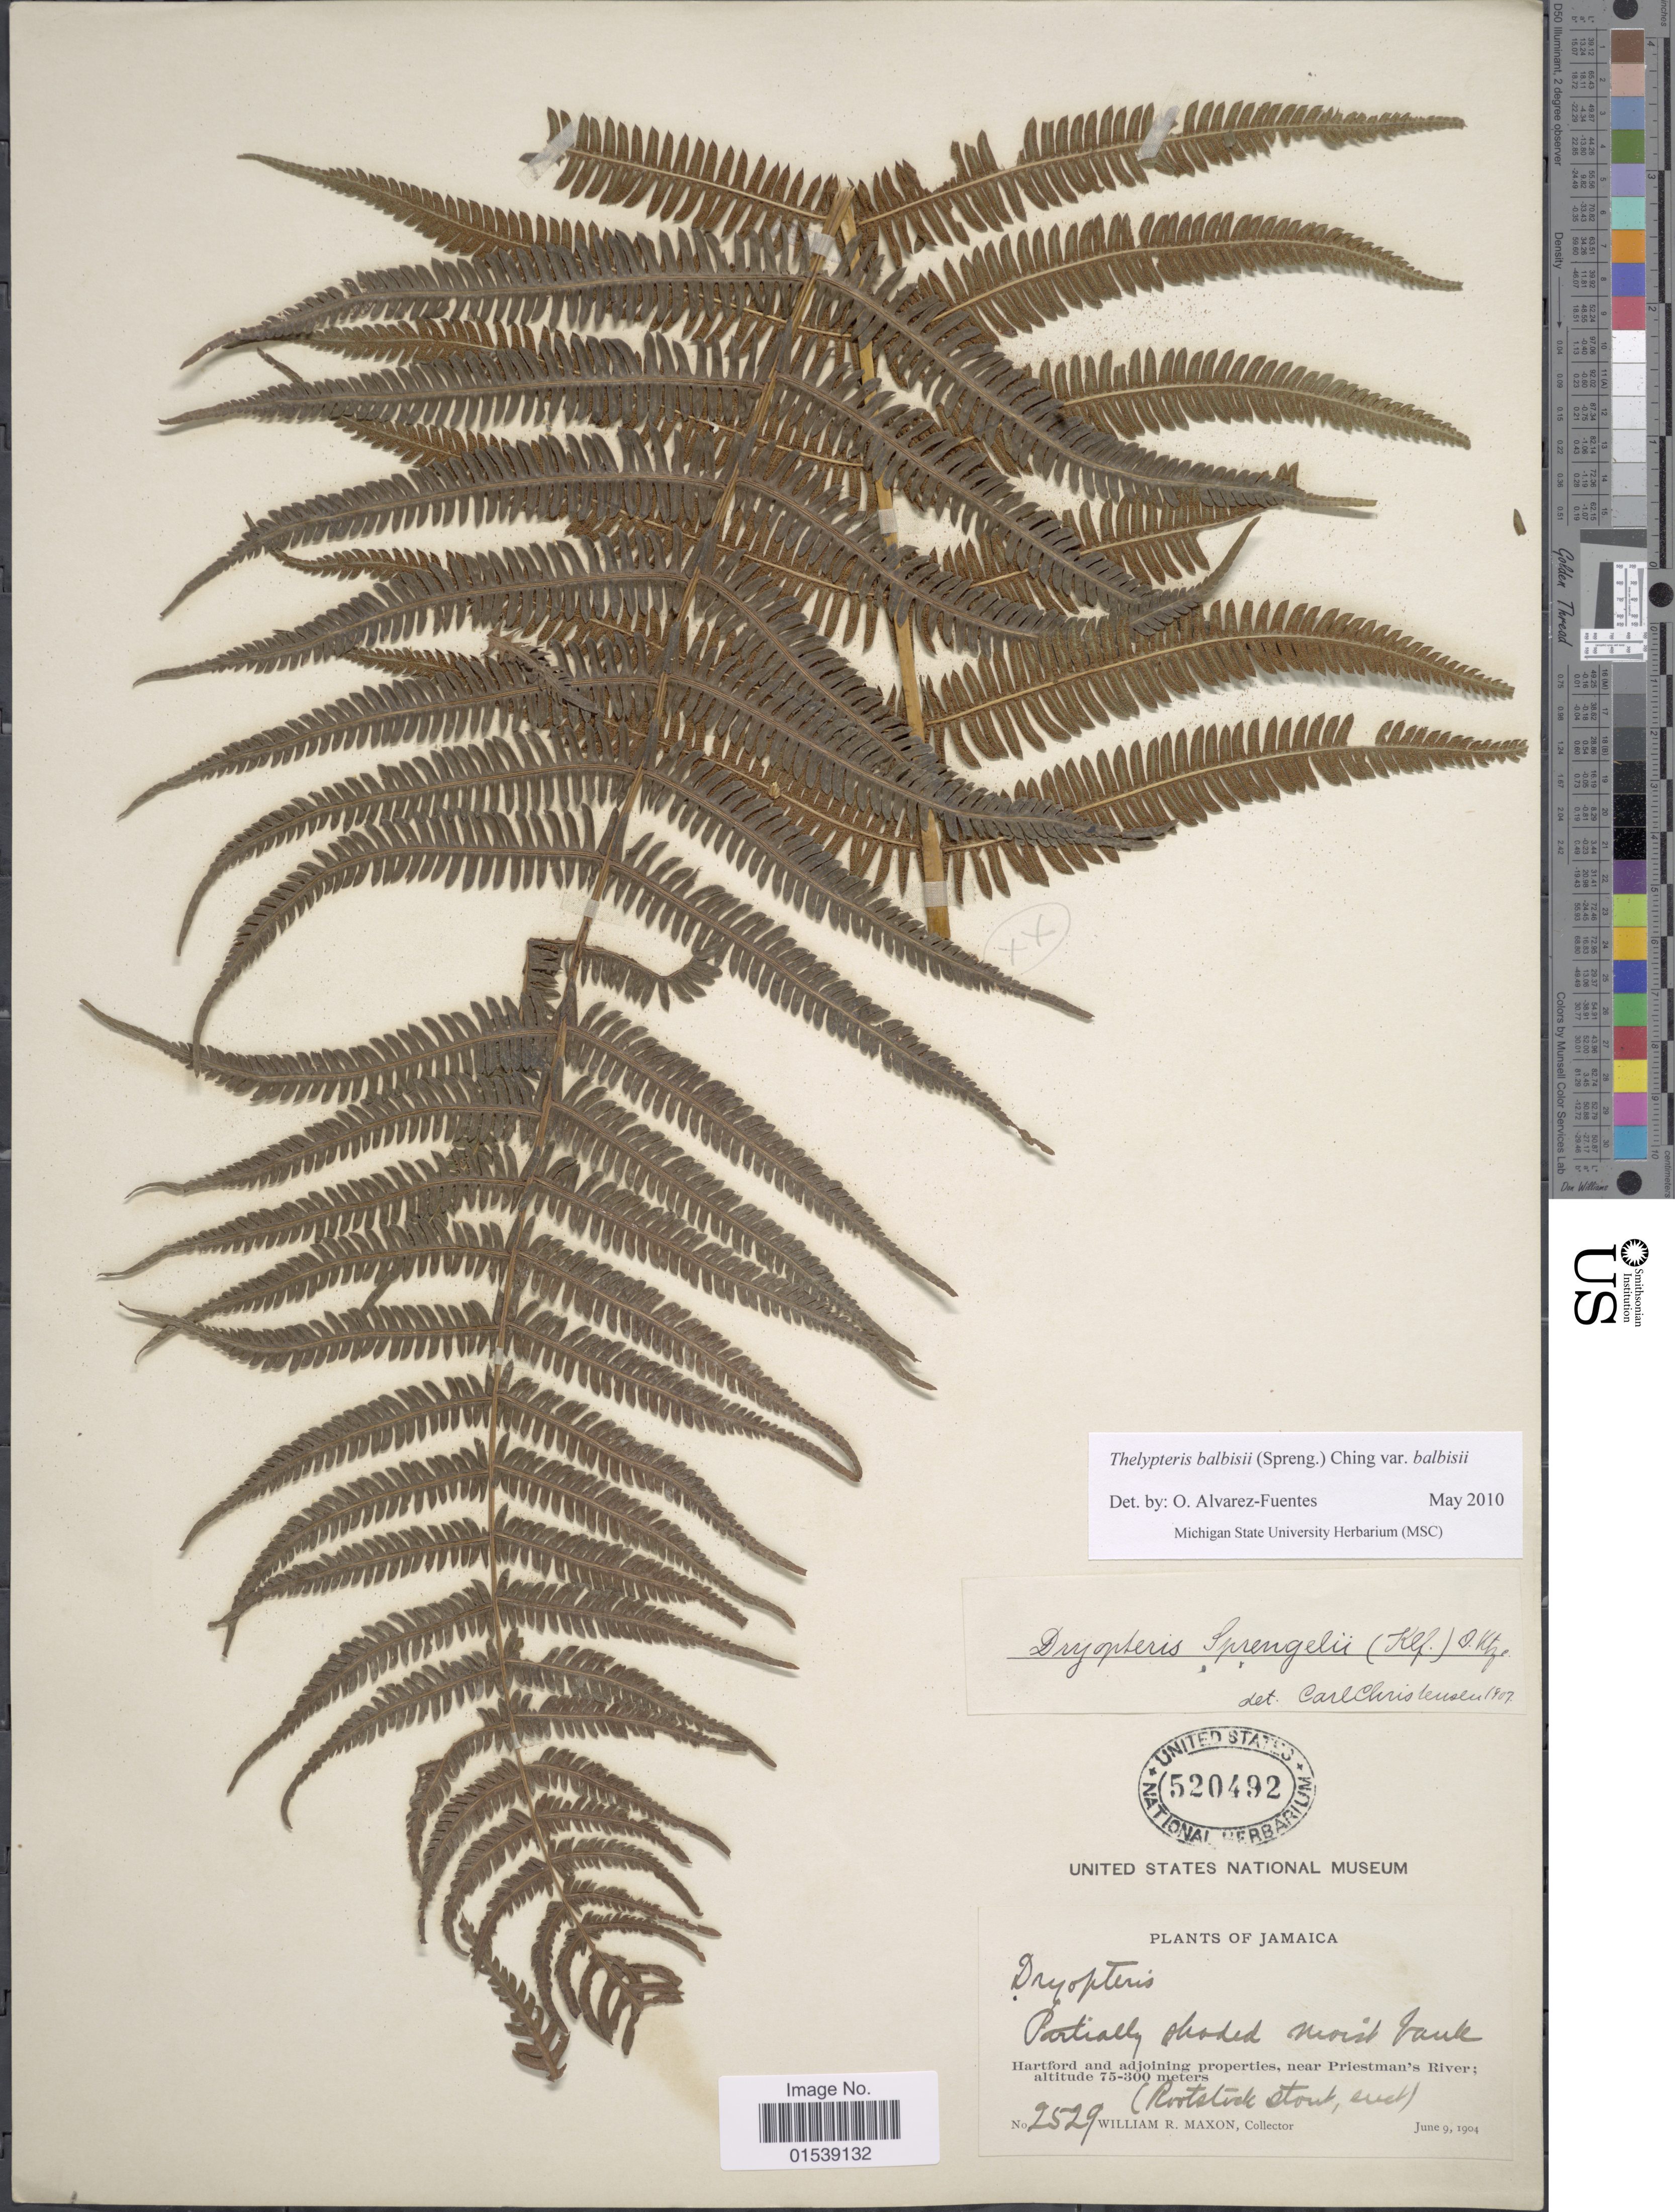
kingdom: Plantae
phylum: Tracheophyta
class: Polypodiopsida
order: Polypodiales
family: Thelypteridaceae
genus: Amauropelta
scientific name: Amauropelta balbisii (Spreng.) comb. nov., ined. 2015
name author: (Spreng.)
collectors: W. R. Maxon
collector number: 2529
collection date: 1904-06-09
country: Jamaica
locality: Hartford and adjoining properties, near Priestman's River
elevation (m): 75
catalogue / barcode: US 520492